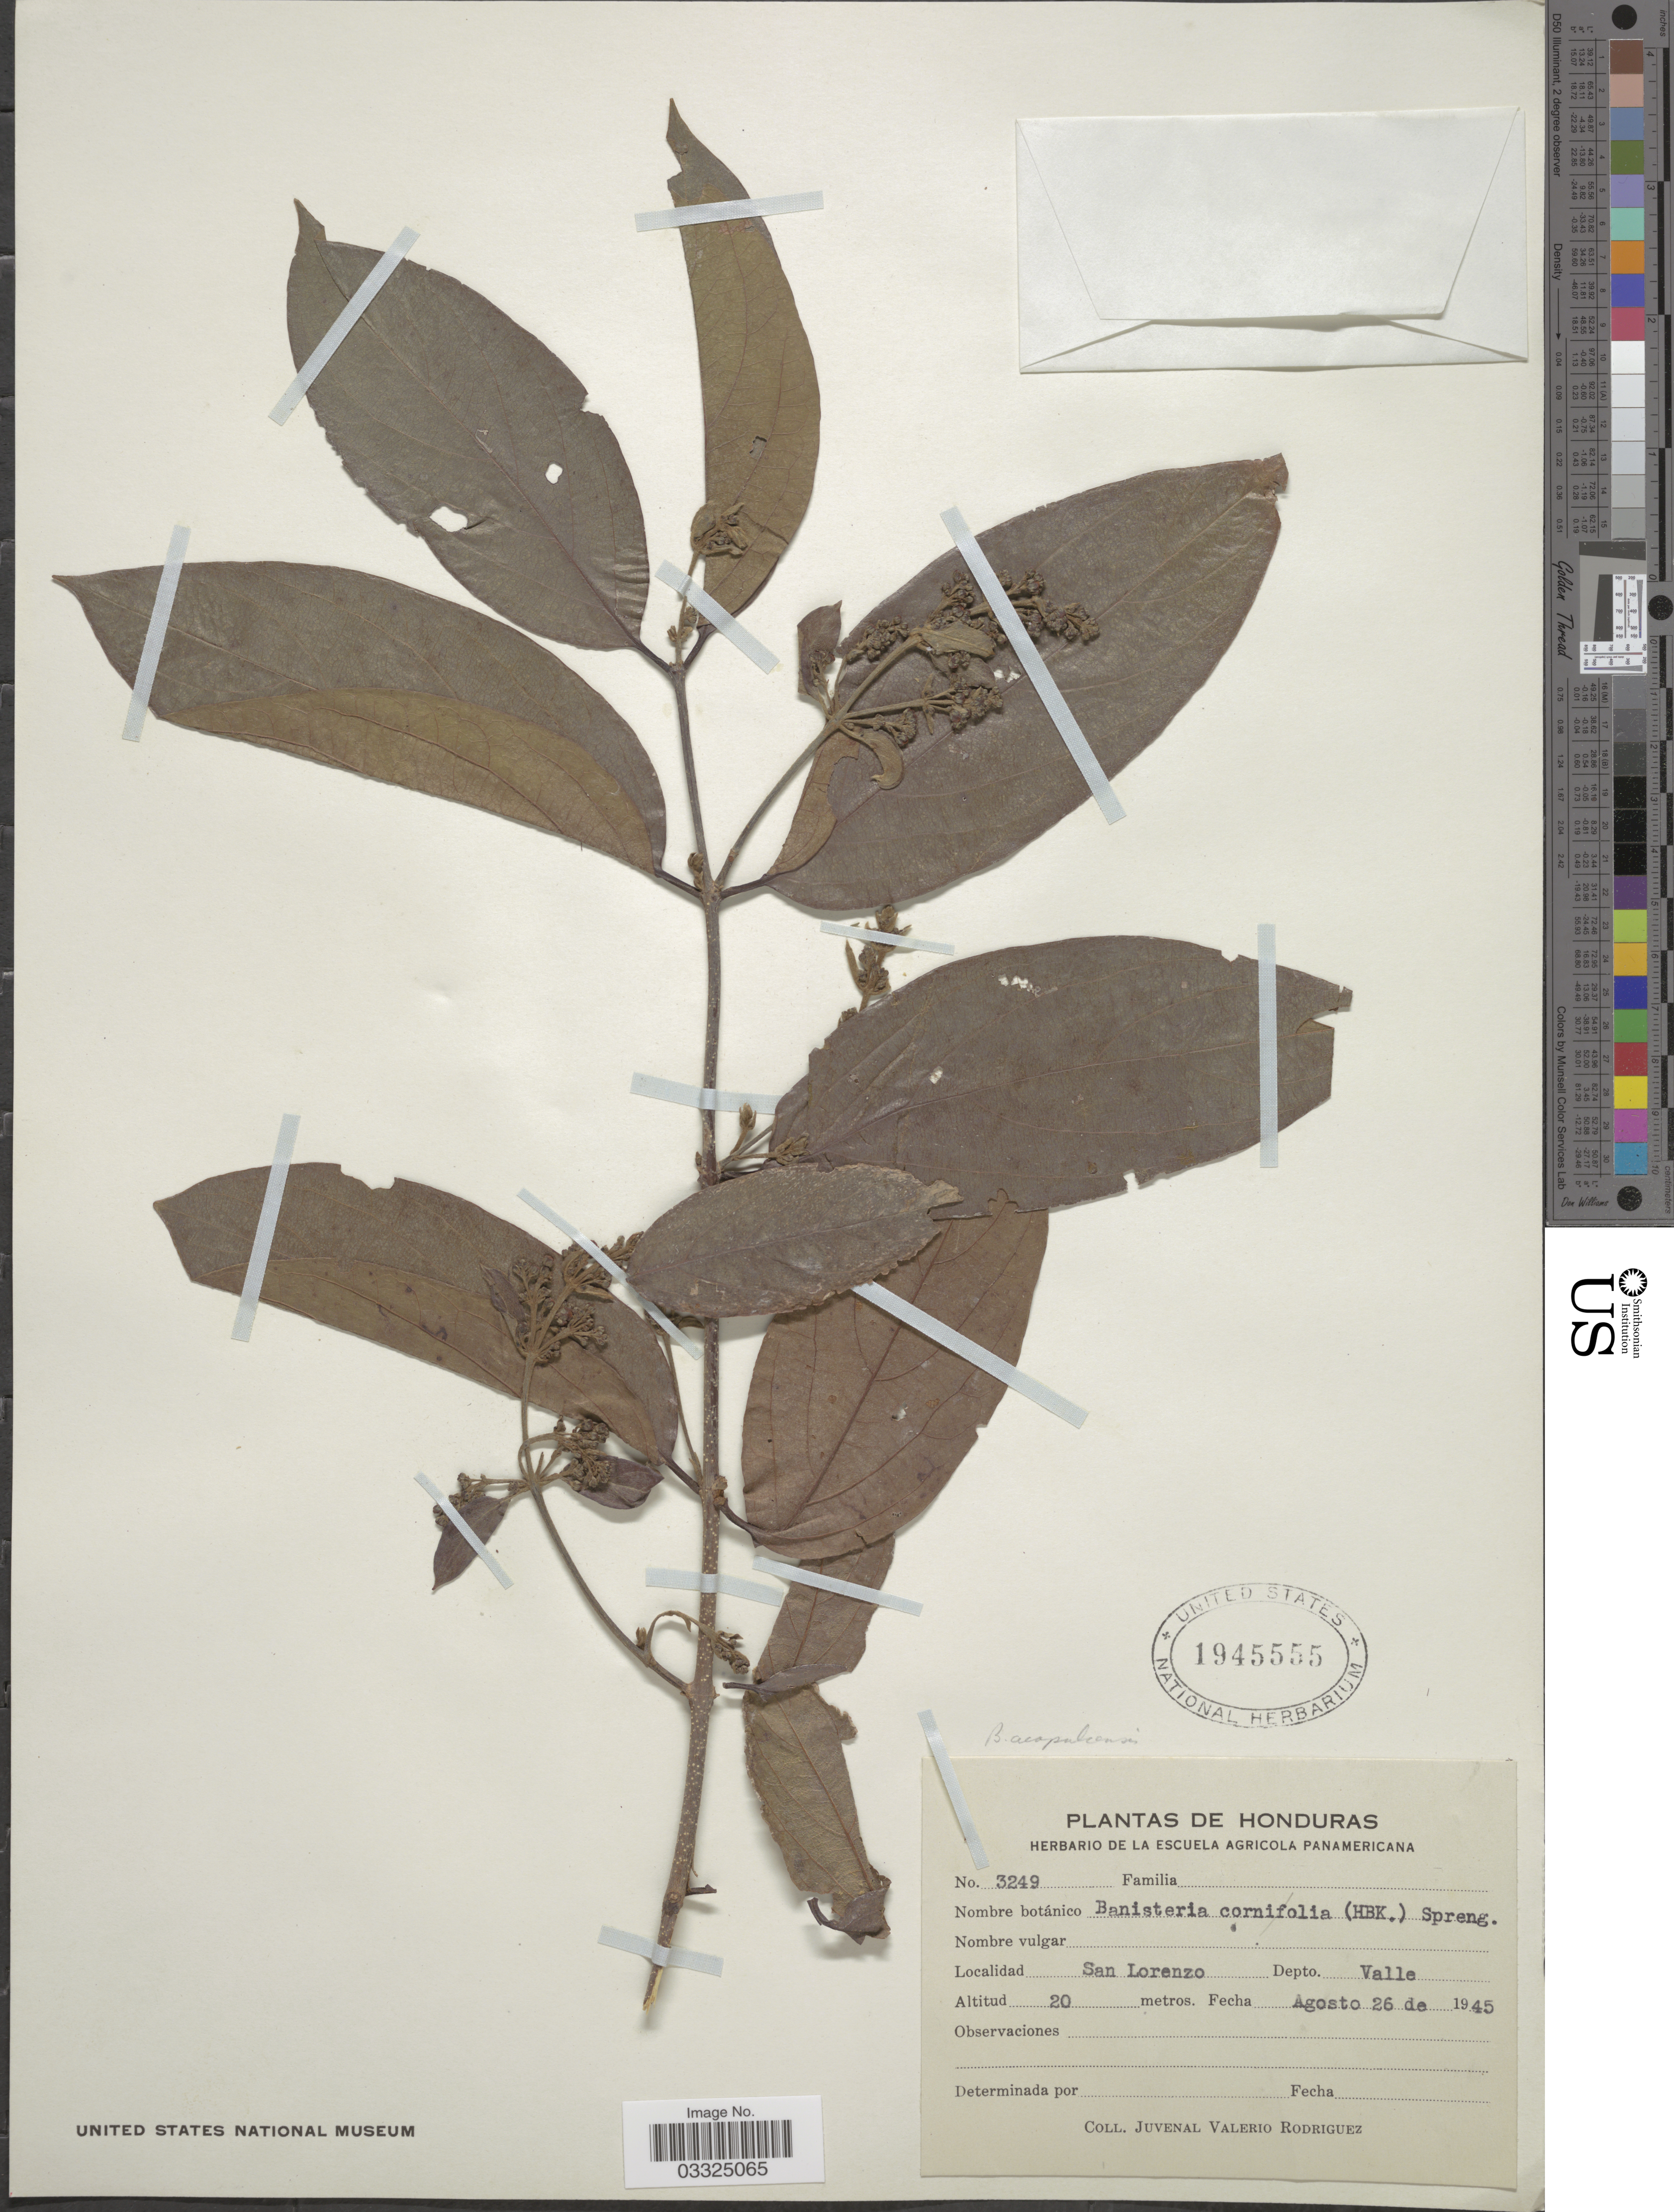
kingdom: Plantae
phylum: Tracheophyta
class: Magnoliopsida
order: Malpighiales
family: Malpighiaceae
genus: Bronwenia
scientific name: Bronwenia acapulcensis var. acapulcensis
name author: (Rose) W.R. Anderson & C. Davis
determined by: Strong, Mark T., (BOT), Smithsonian Institution - National Museum of Natural History (UNITED STATES)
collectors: J. Rodriguez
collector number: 3249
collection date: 1945-08-26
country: Honduras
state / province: Valle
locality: San Lorenzo, Depto. Valle.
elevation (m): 20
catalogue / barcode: US 1945555